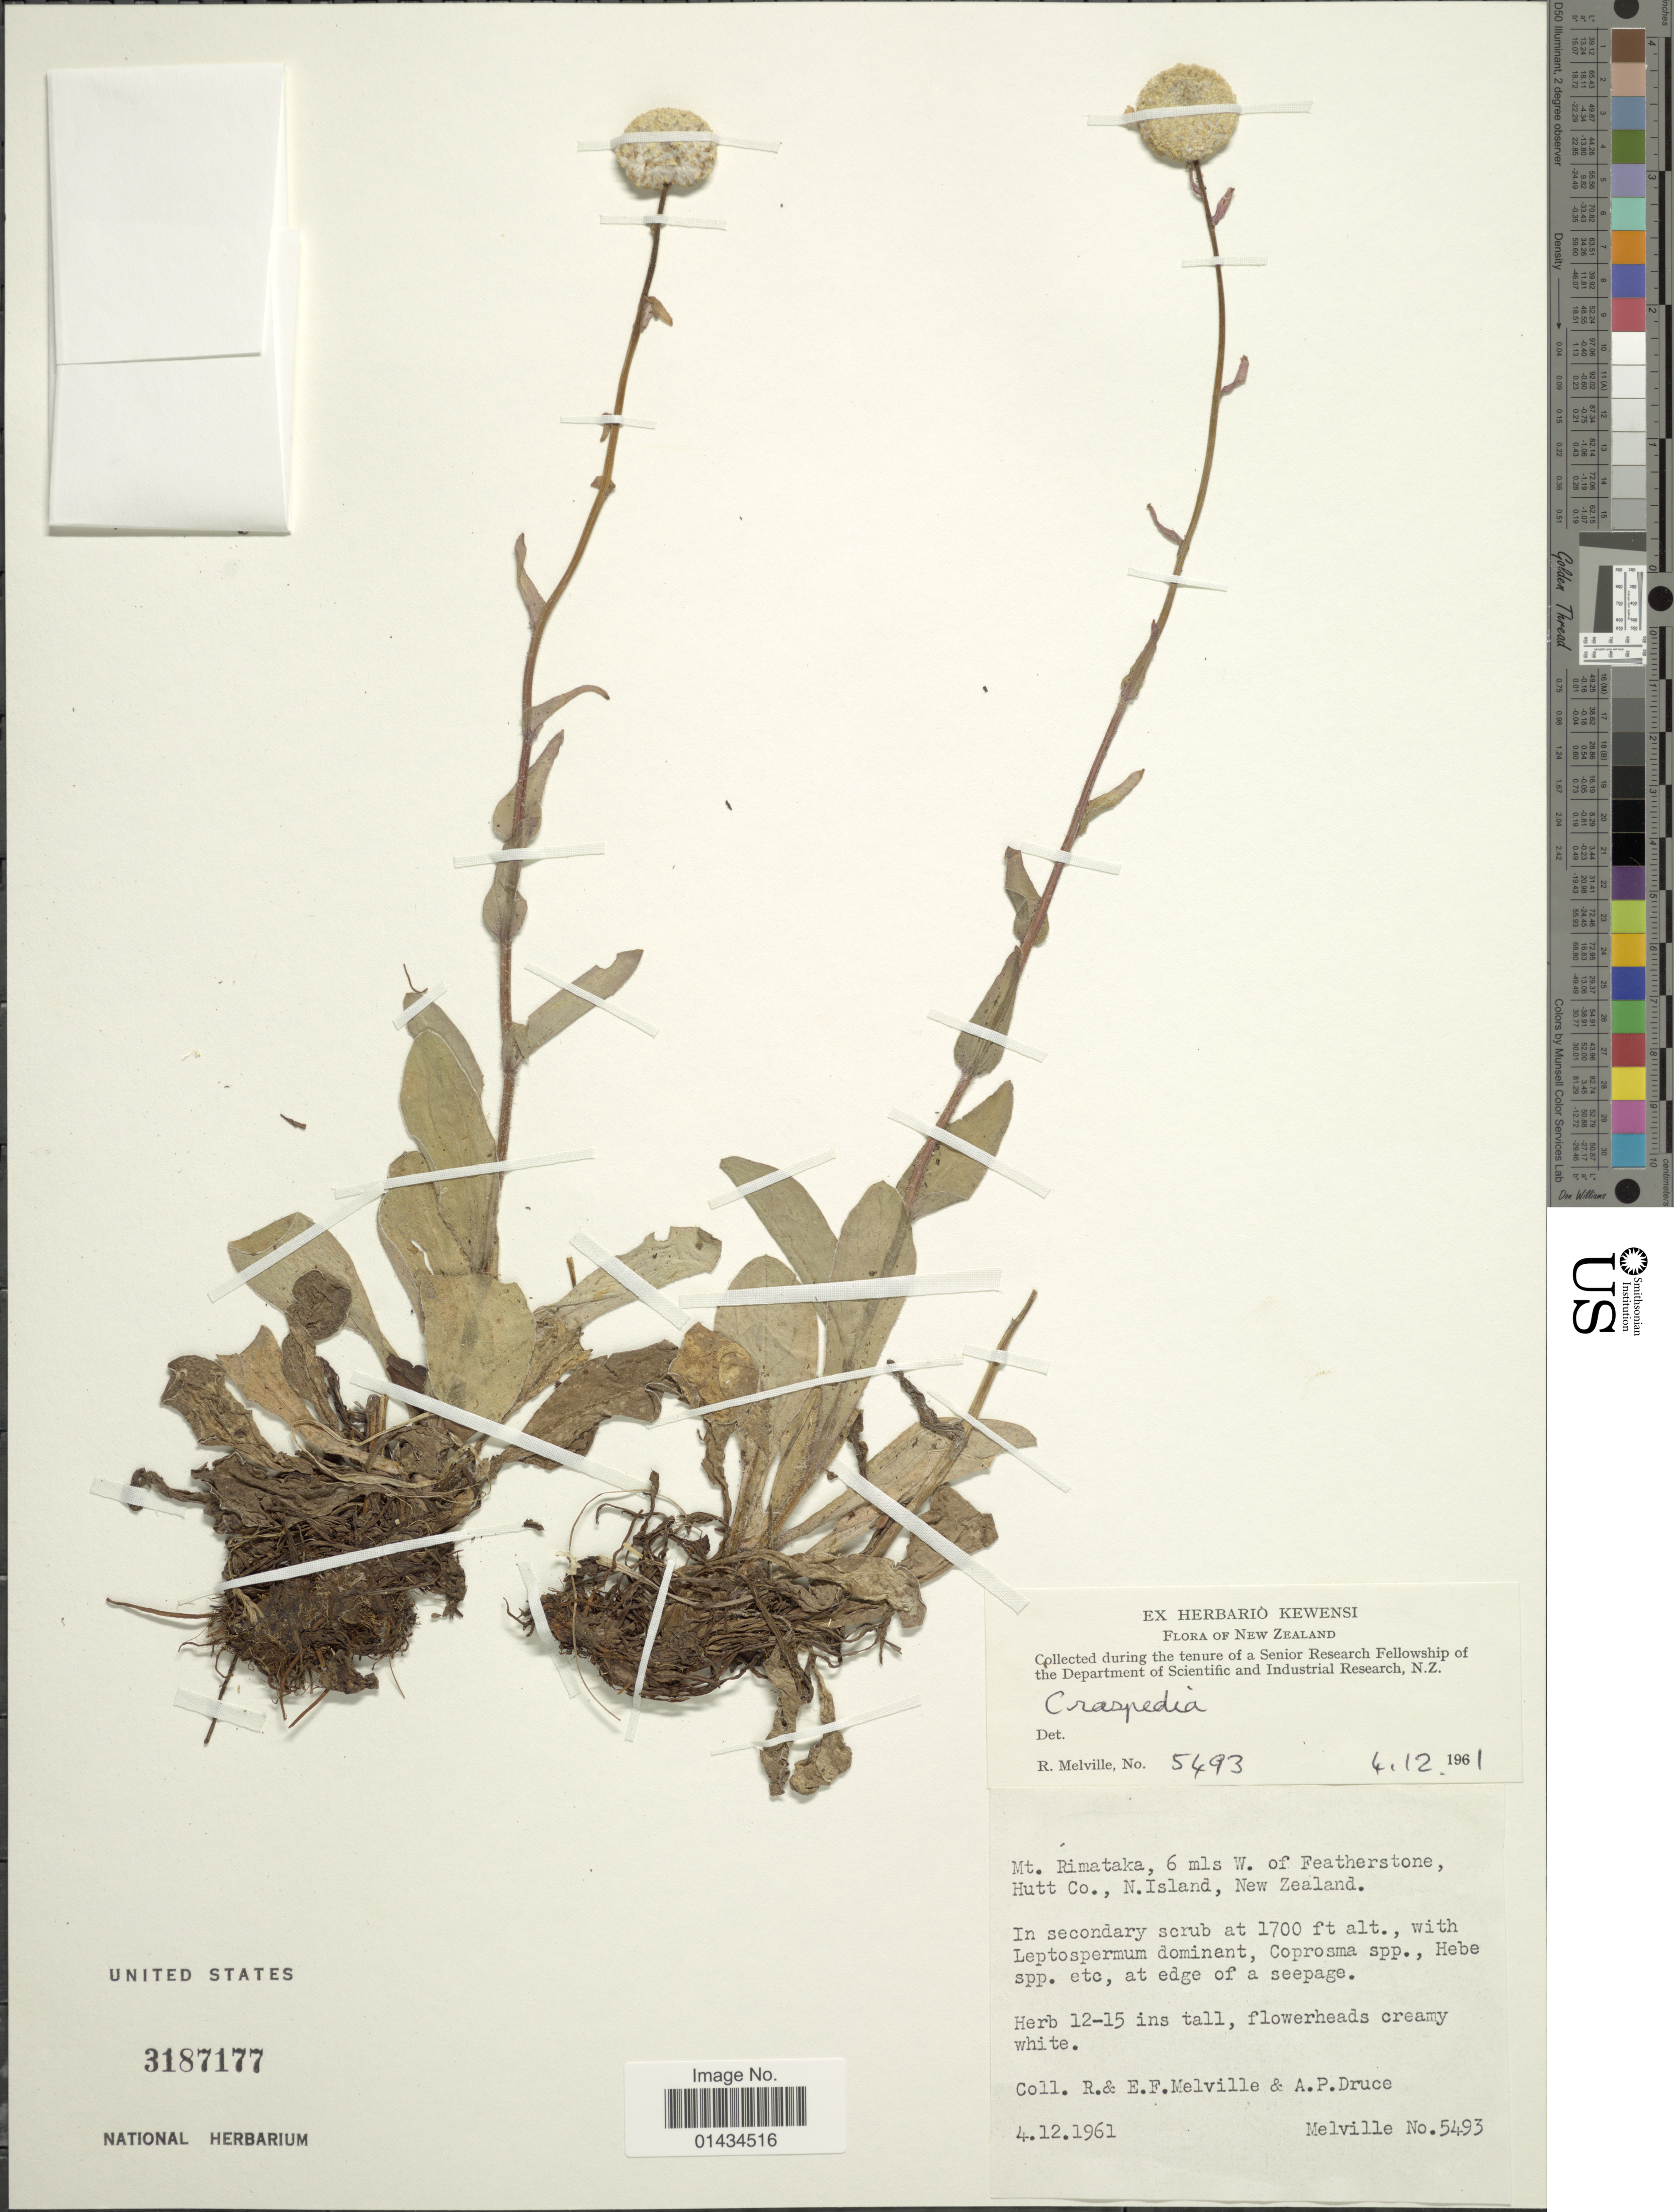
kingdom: Plantae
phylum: Tracheophyta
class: Magnoliopsida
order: Asterales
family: Asteraceae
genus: Craspedia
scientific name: Craspedia uniflora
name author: G. Forst.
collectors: R. Melville, E. Melville & A. Druce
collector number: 5493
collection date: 1961-12-04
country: New Zealand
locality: Mt. Rimataka, 6 mls W. of Featherstone, Hutt Co., N. Island, in secondary scrub, at edge of a seepage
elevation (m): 518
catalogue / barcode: US 3187177